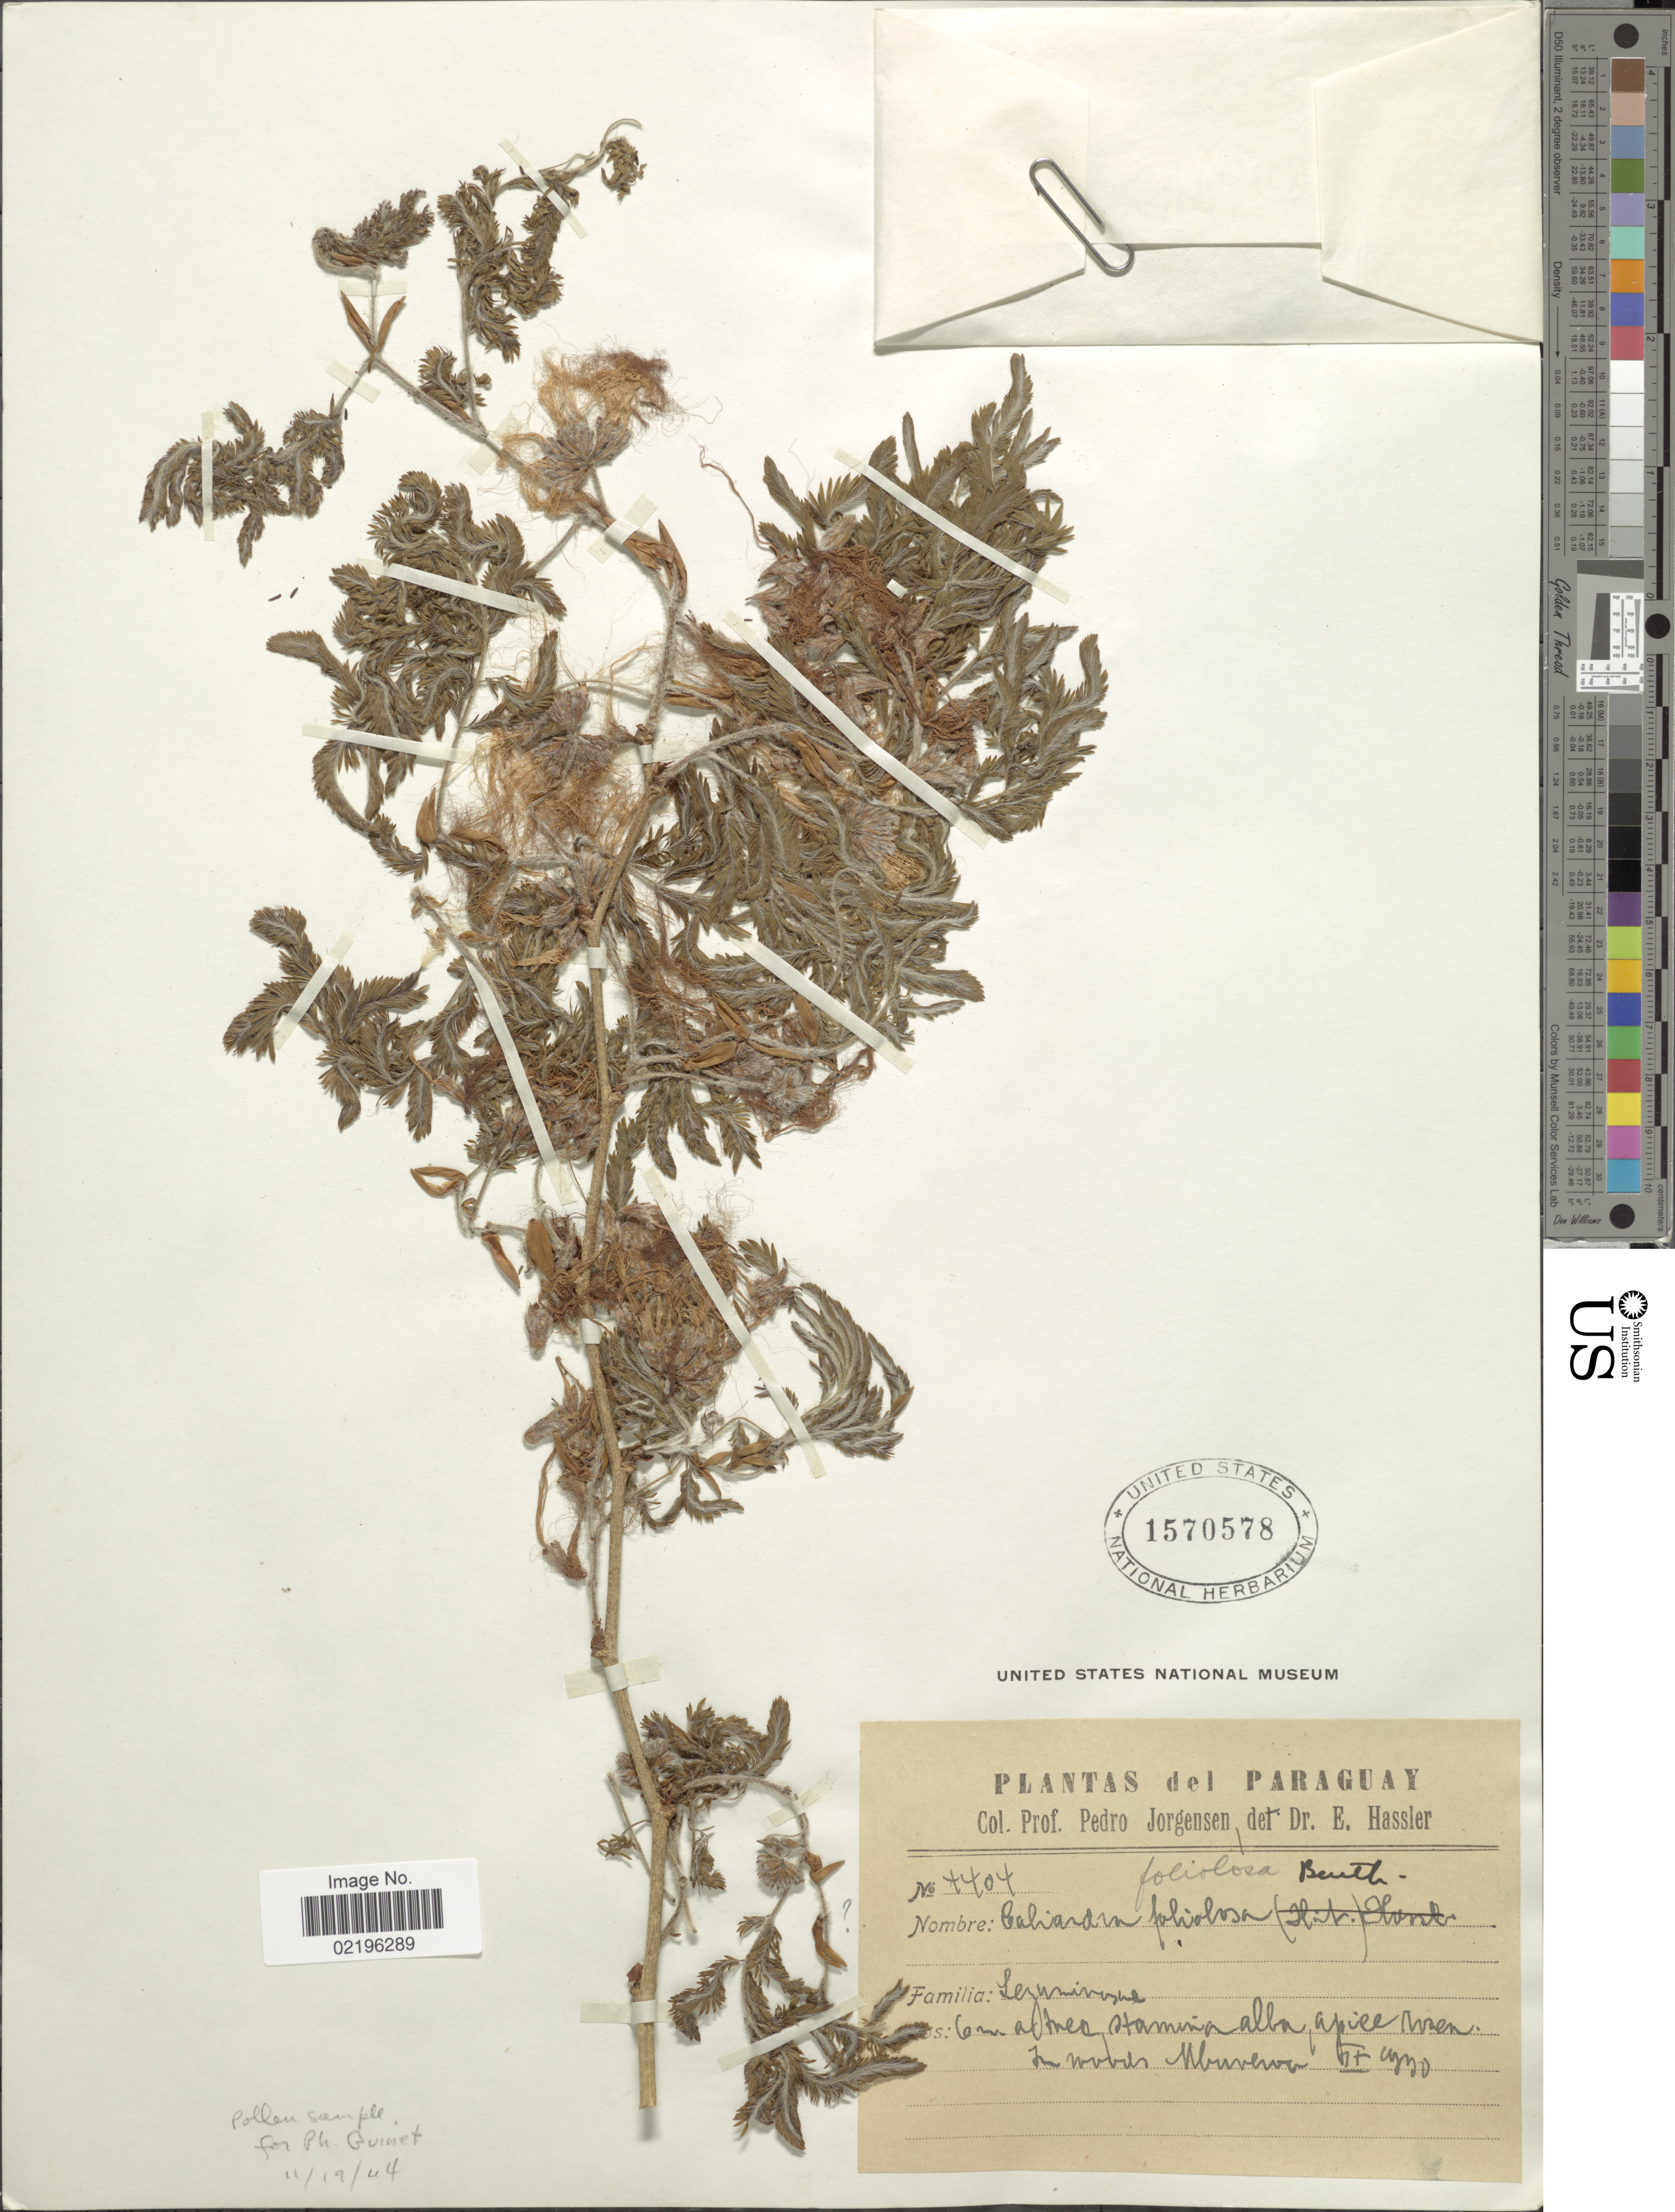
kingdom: Plantae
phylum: Tracheophyta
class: Magnoliopsida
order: Fabales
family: Fabaceae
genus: Calliandra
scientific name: Calliandra foliolosa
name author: Benth.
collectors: P. Jörgensen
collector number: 4404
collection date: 1990-09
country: Paraguay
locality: Mburero.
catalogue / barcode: US 1570578